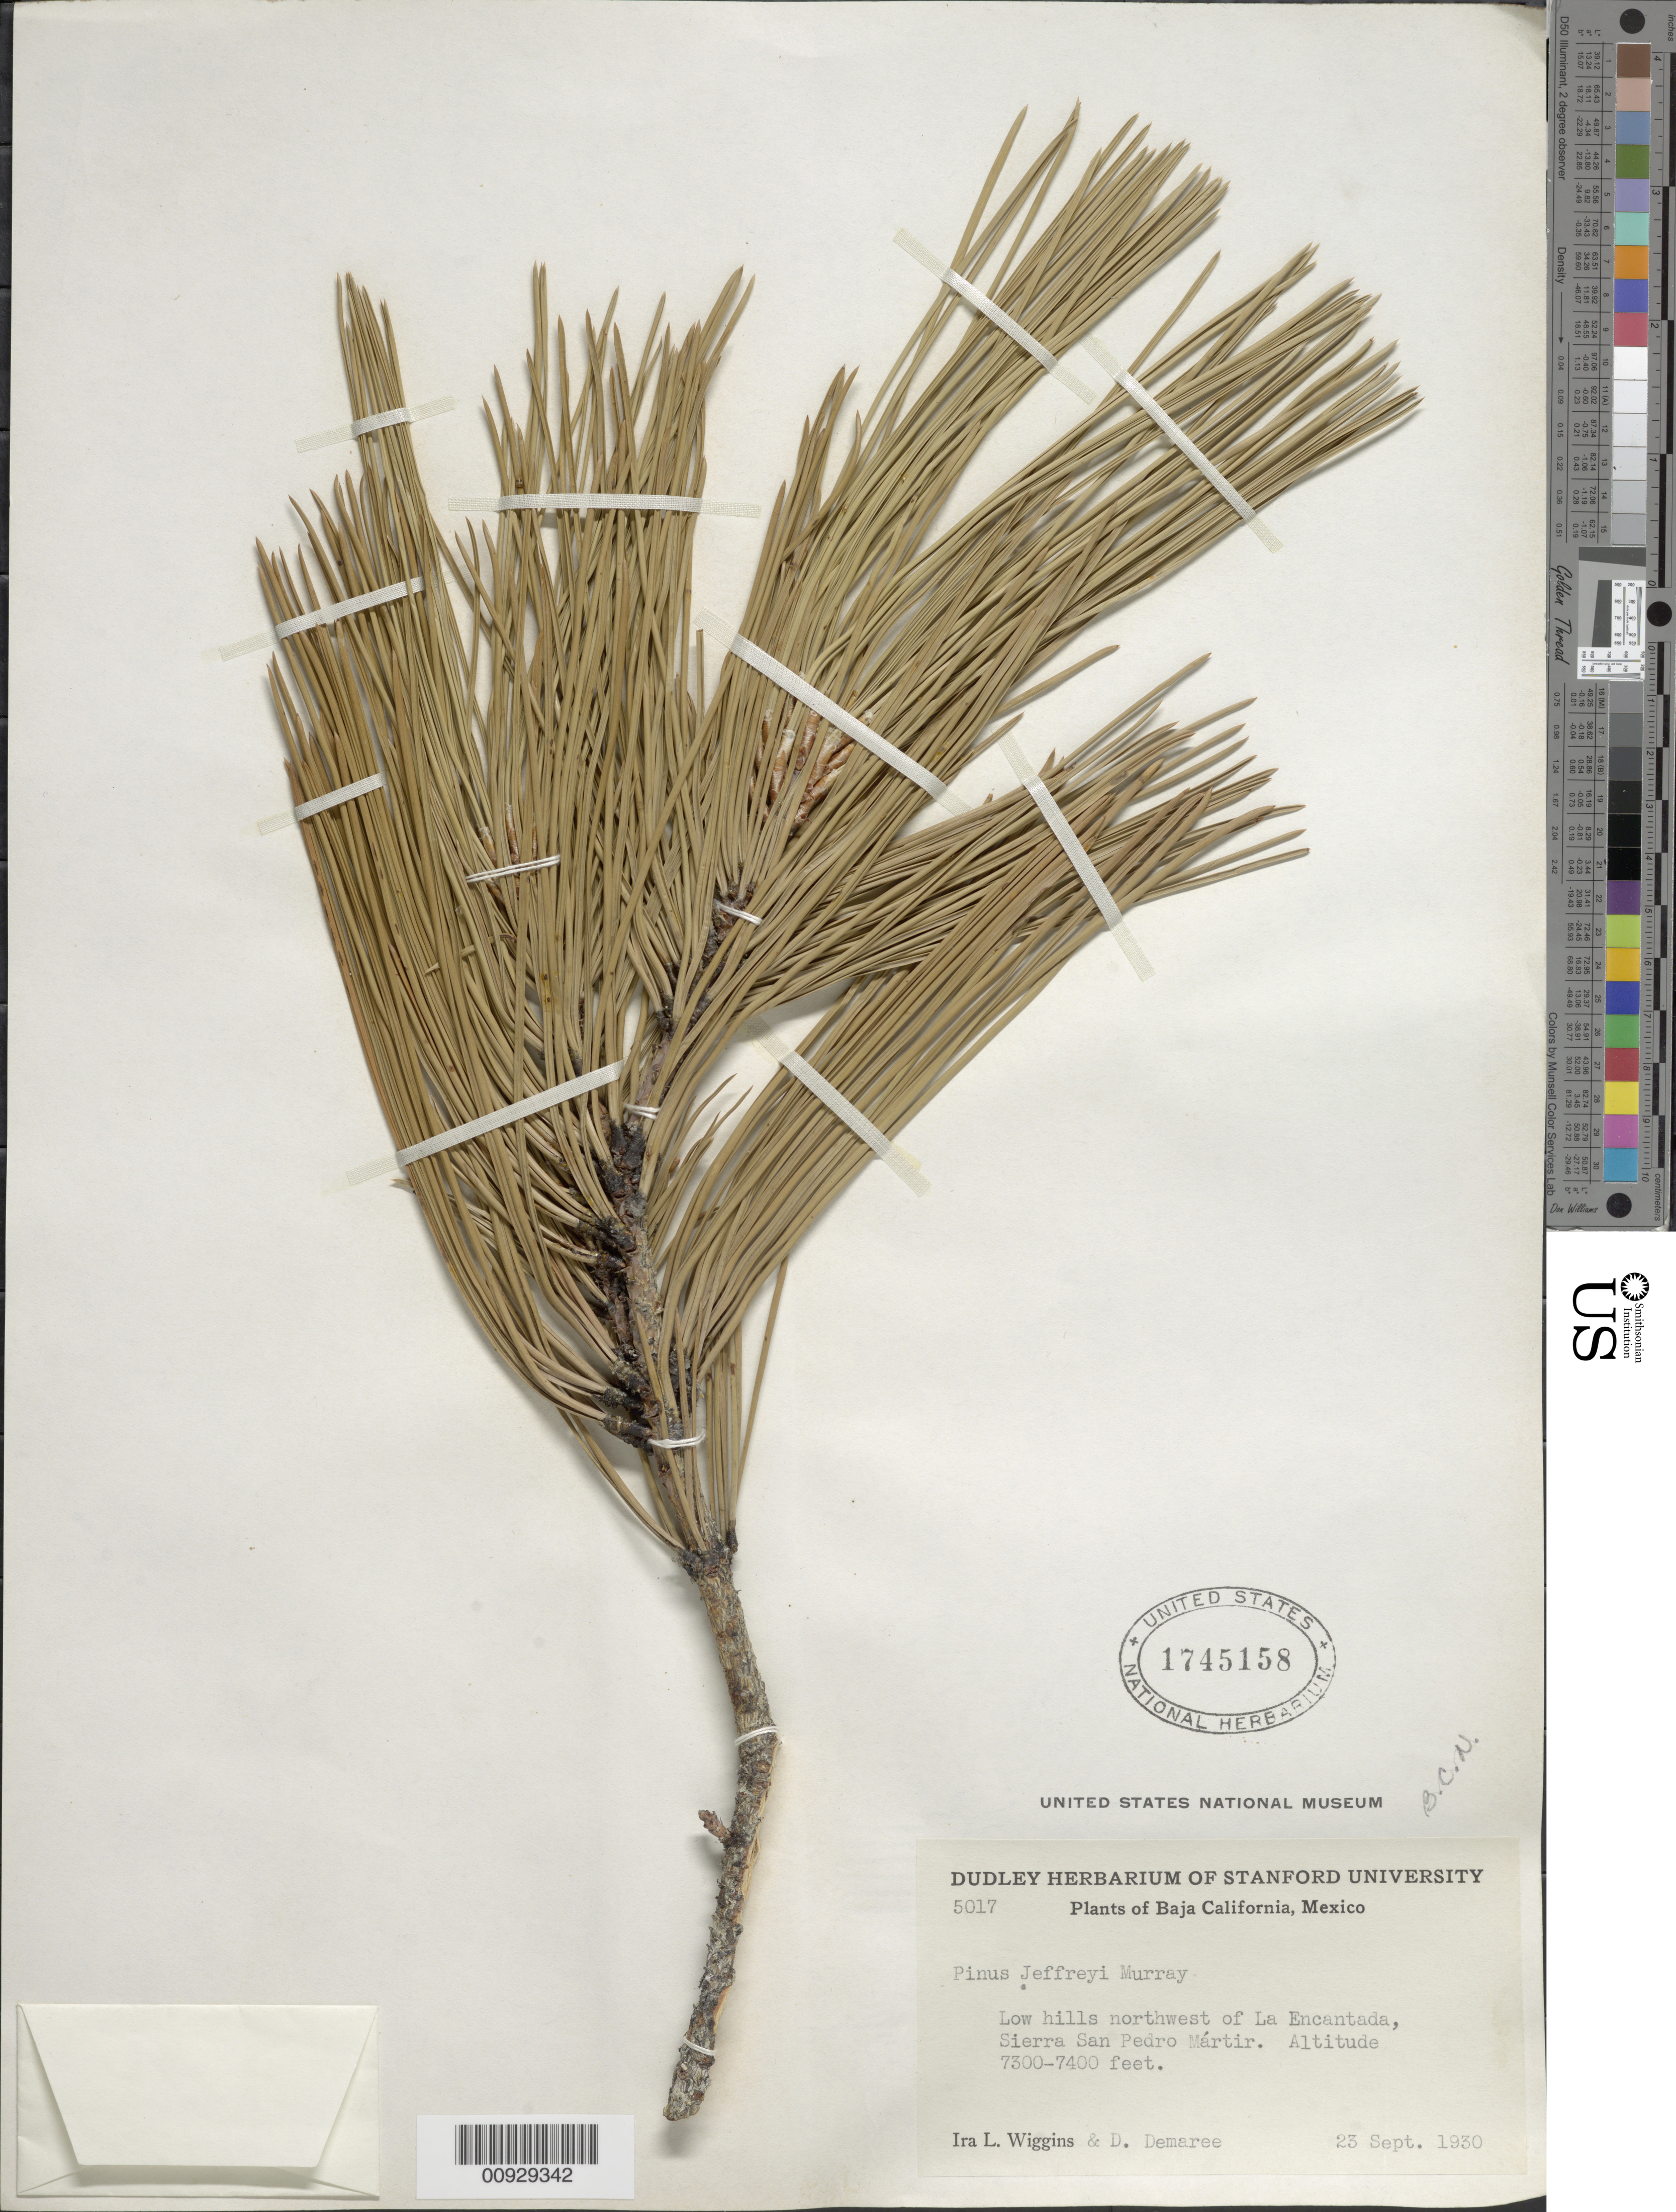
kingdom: Plantae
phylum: Tracheophyta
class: Pinopsida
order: Pinales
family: Pinaceae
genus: Pinus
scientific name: Pinus jeffreyi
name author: Balf.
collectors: I. L. Wiggins & D. Demaree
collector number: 5017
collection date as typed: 23 Sep 1930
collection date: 1930-09-23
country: Mexico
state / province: Baja California Norte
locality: Northwest of La Encantada, Sierra San Pedro Mártir.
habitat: Low hills.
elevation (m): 2225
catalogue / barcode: US 1745158